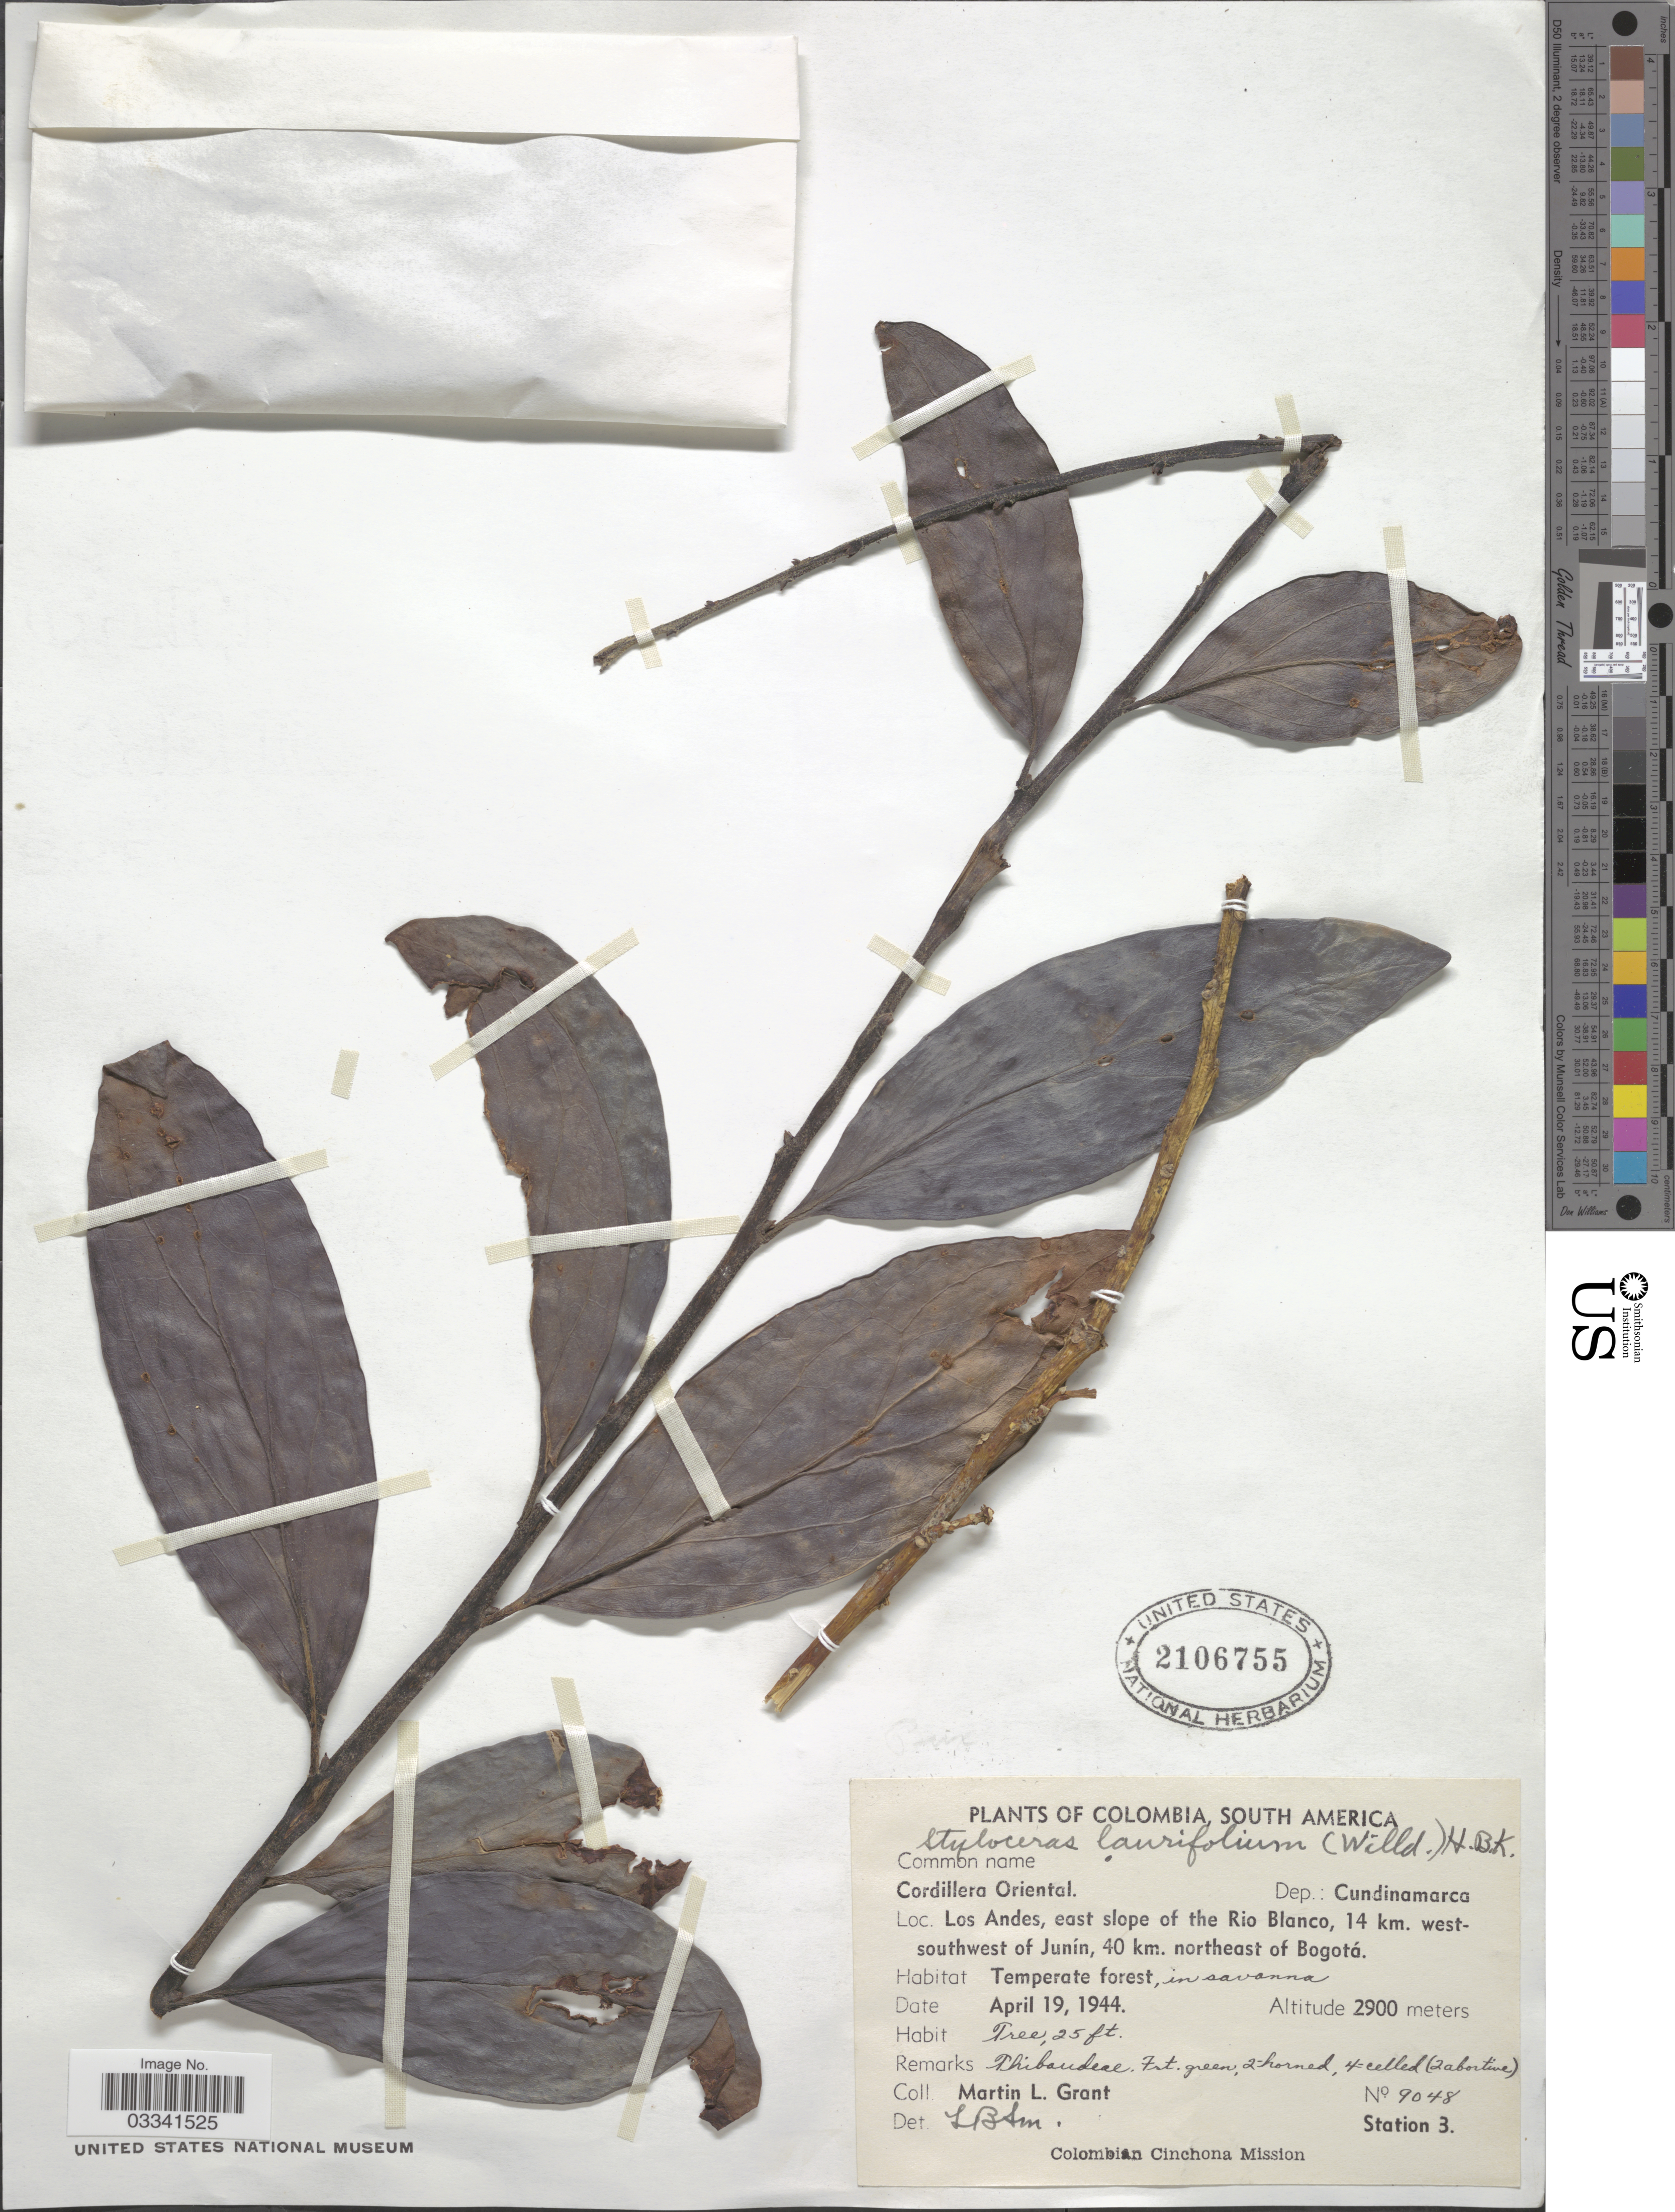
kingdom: Plantae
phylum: Tracheophyta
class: Magnoliopsida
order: Buxales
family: Buxaceae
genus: Styloceras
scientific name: Styloceras laurifolium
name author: (Willd.) Kunth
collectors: M. L. Grant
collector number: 9048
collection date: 1944-04-19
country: Colombia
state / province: Cundinamarca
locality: Cordillera Oriental. Dep.: Cundinamarca. Los Andes, east slope of the Rio Blanco, 14 km. westsouthwest of Junín, 40 km. northeast of Bogotá.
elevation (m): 2900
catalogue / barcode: US 2106755